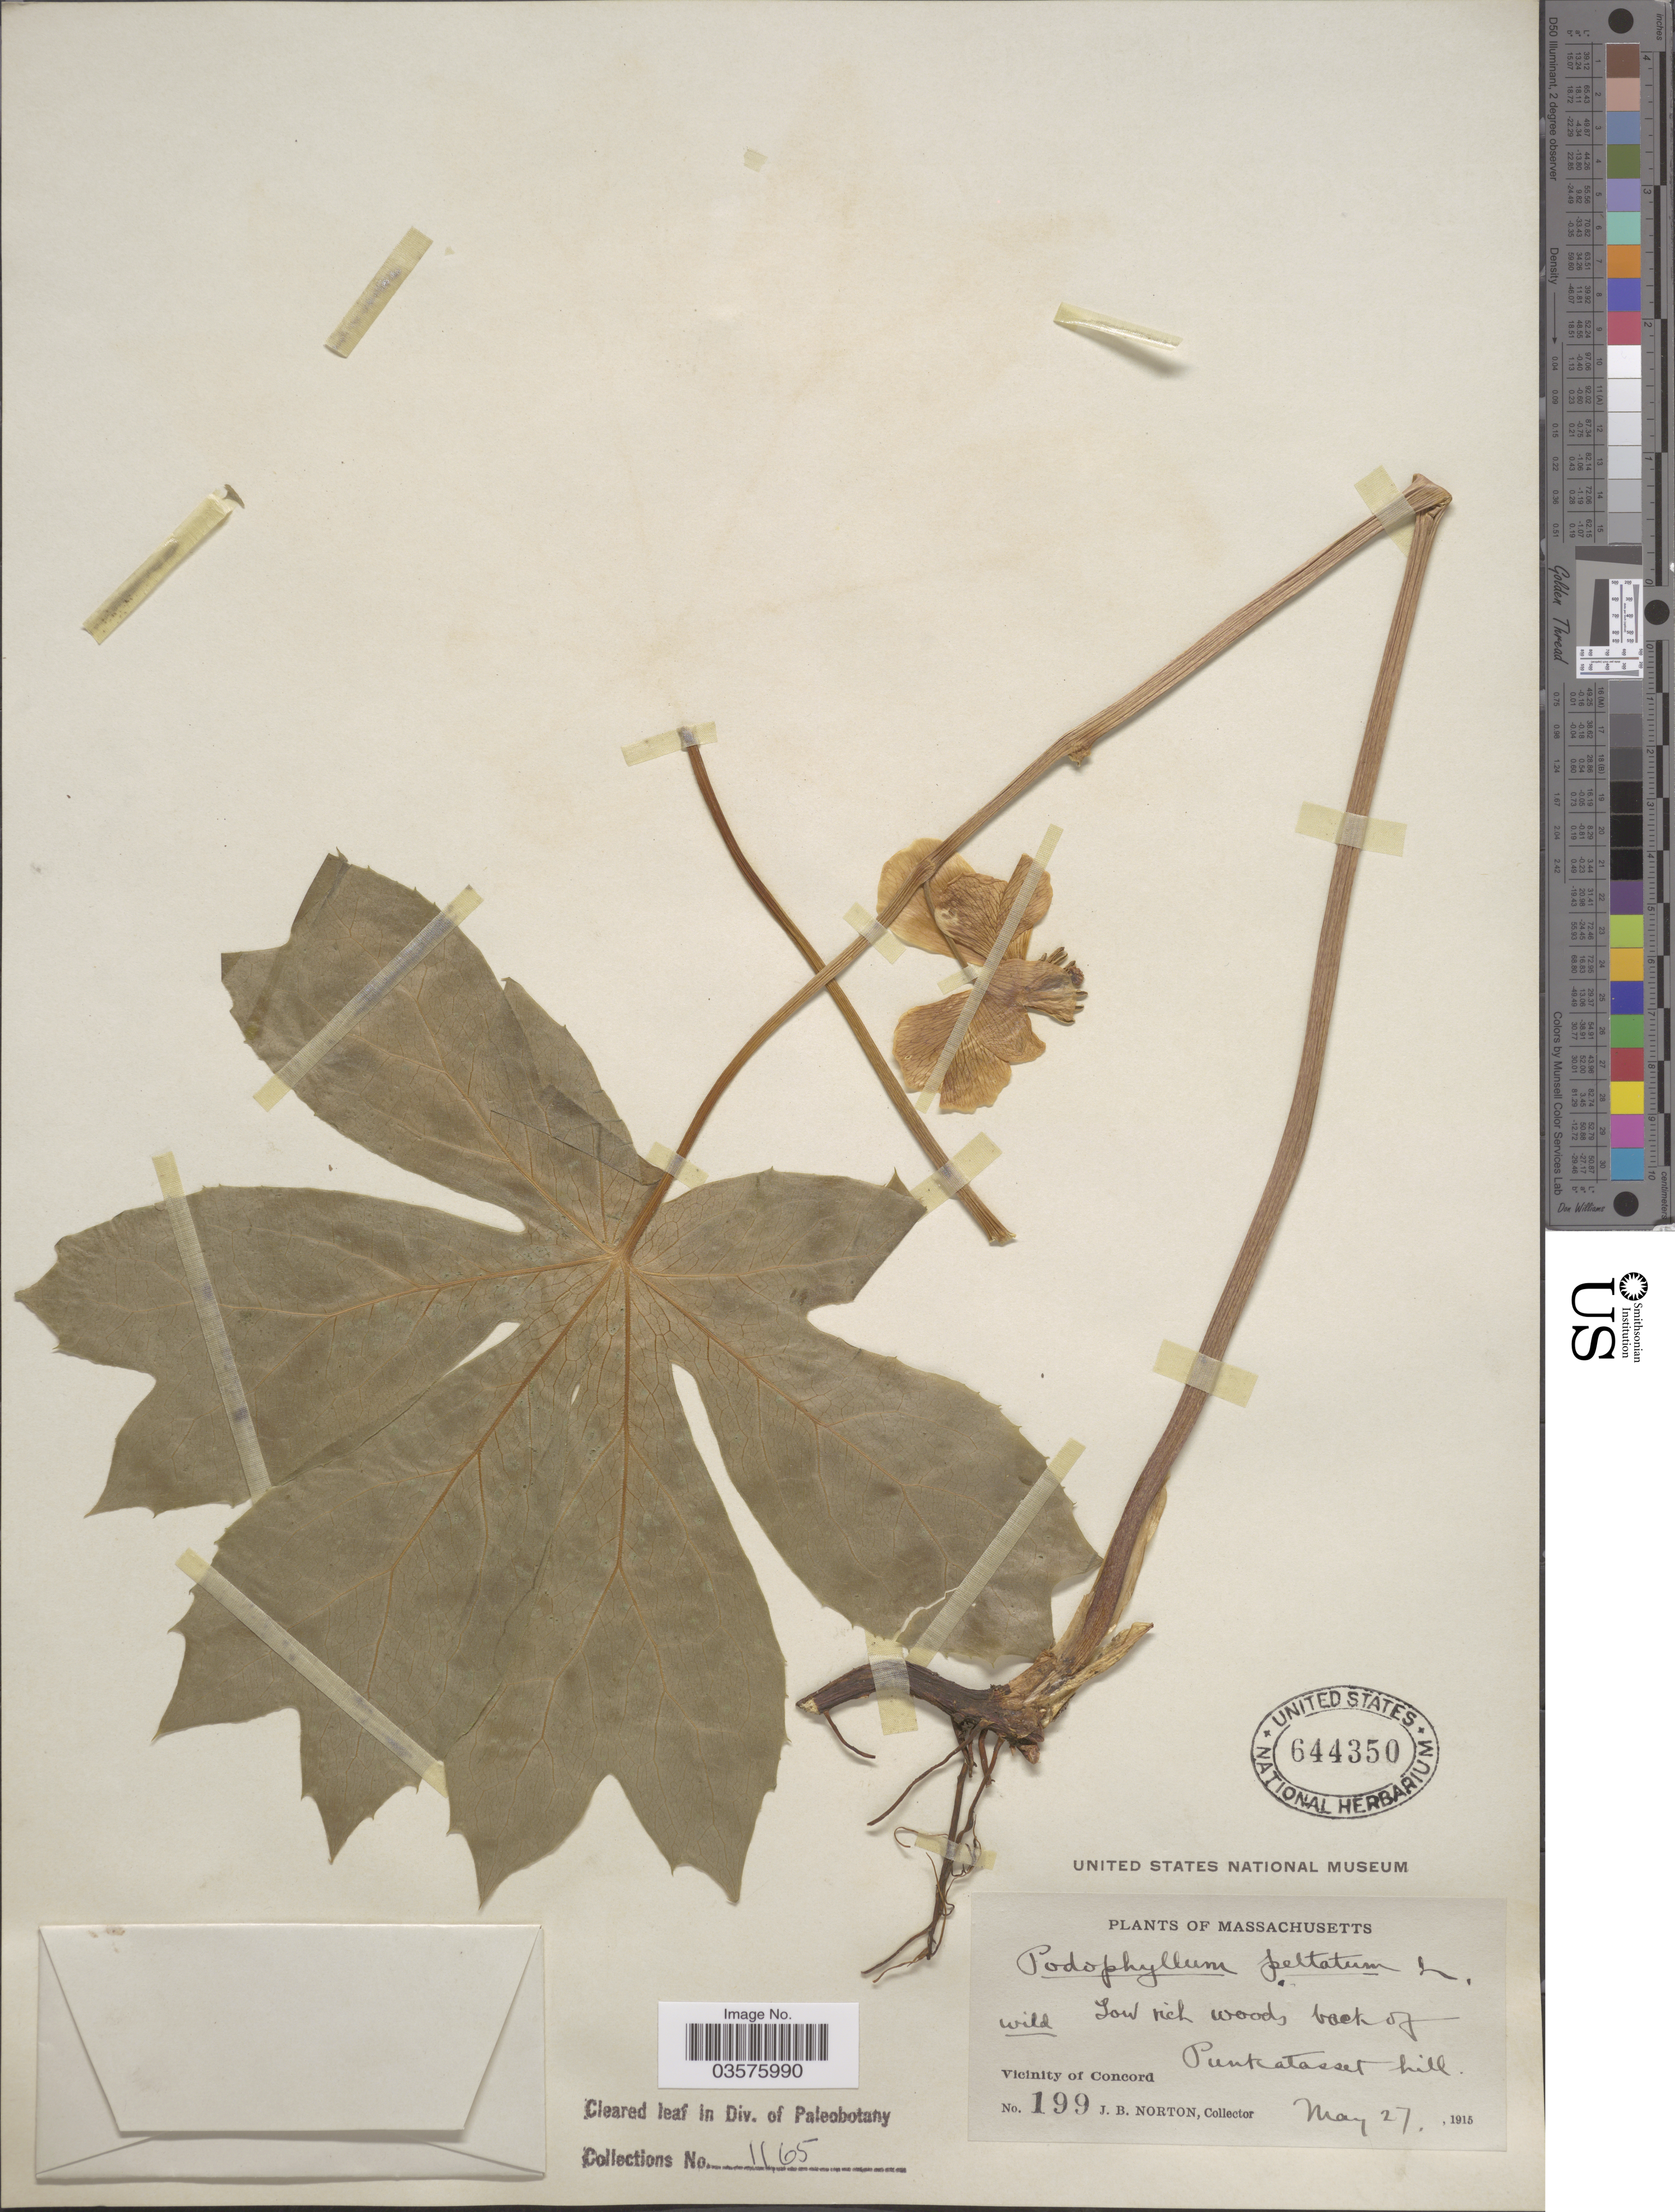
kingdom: Plantae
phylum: Tracheophyta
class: Magnoliopsida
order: Ranunculales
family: Berberidaceae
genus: Podophyllum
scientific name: Podophyllum peltatum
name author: L.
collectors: J. B. Norton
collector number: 199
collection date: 1915-05-27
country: United States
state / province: Massachusetts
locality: Back of Punkatasset hill. Vicinity of Concord.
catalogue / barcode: US 644350